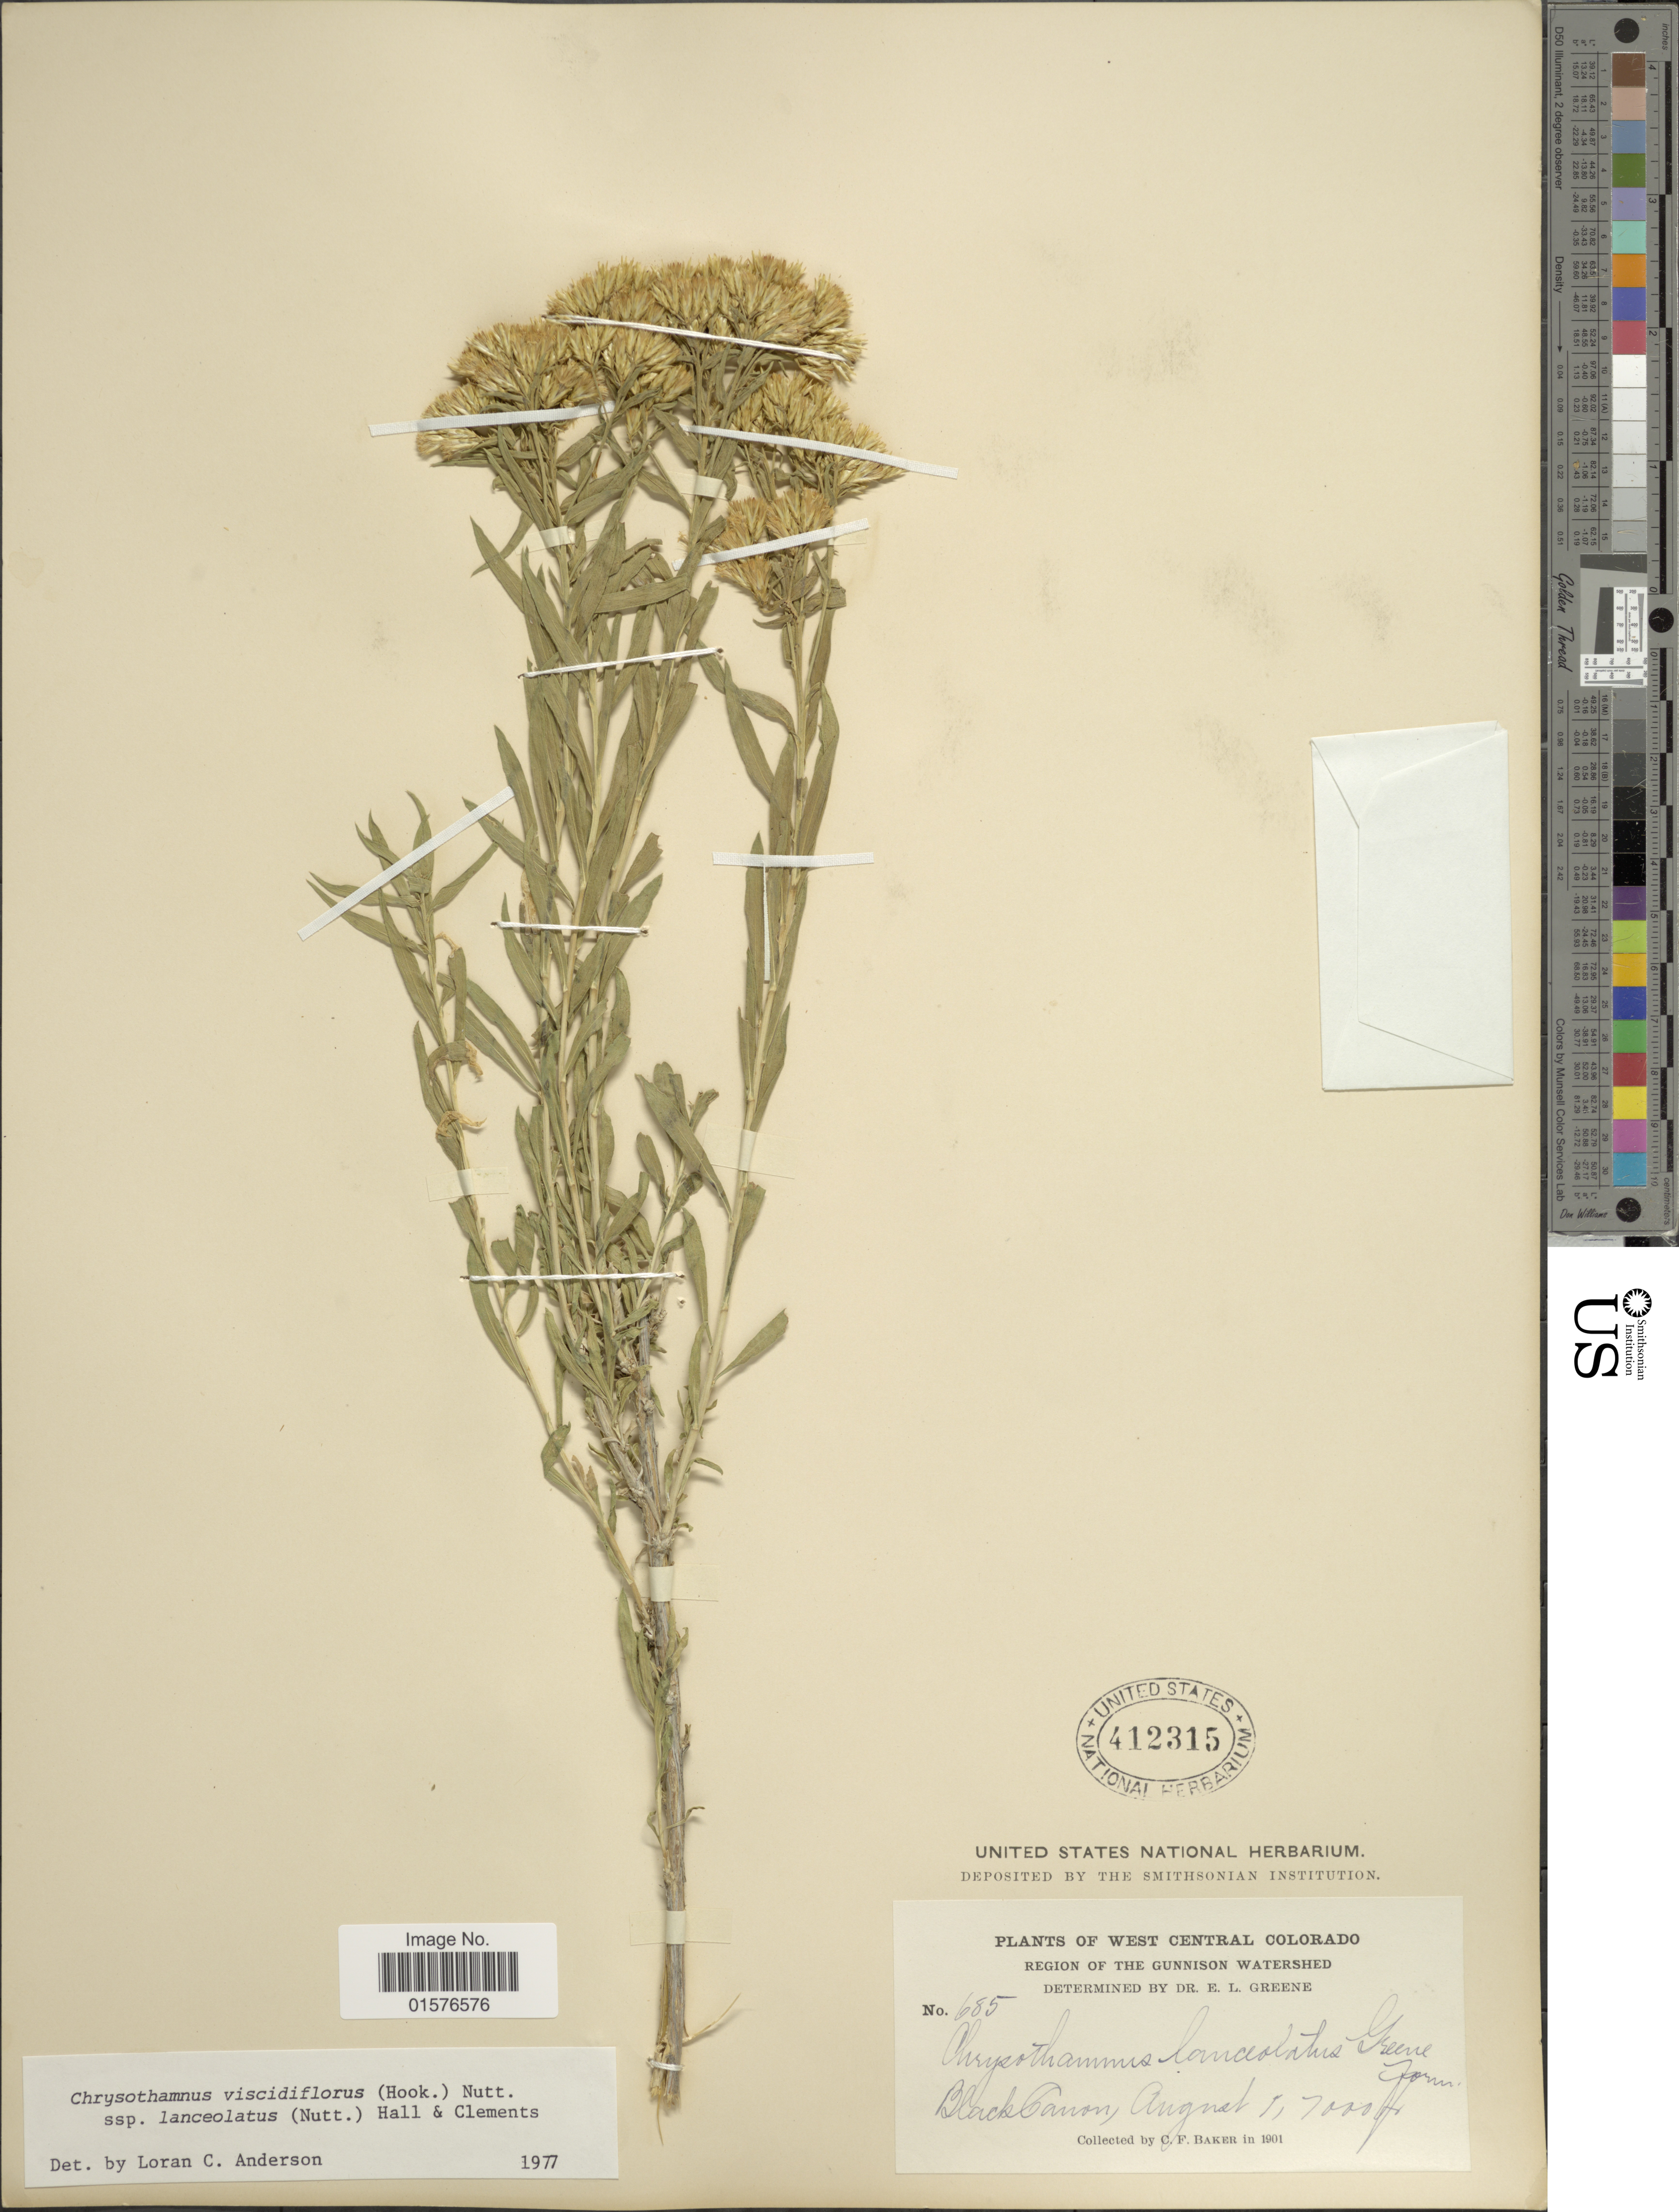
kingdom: Plantae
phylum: Tracheophyta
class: Magnoliopsida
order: Asterales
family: Asteraceae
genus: Chrysothamnus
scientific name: Chrysothamnus viscidiflorus subsp. lanceolatus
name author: (Nutt.) H.M. Hall & Clem.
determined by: Urbatsch, Lowell E., Curator (LSU), Louisiana State University (UNITED STATES)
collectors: C. F. Baker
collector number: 685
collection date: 1901-08-01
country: United States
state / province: Colorado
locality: West Central Colorado, Region of the Gunnison Waterhed Black Canon.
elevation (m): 2134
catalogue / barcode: US 412315